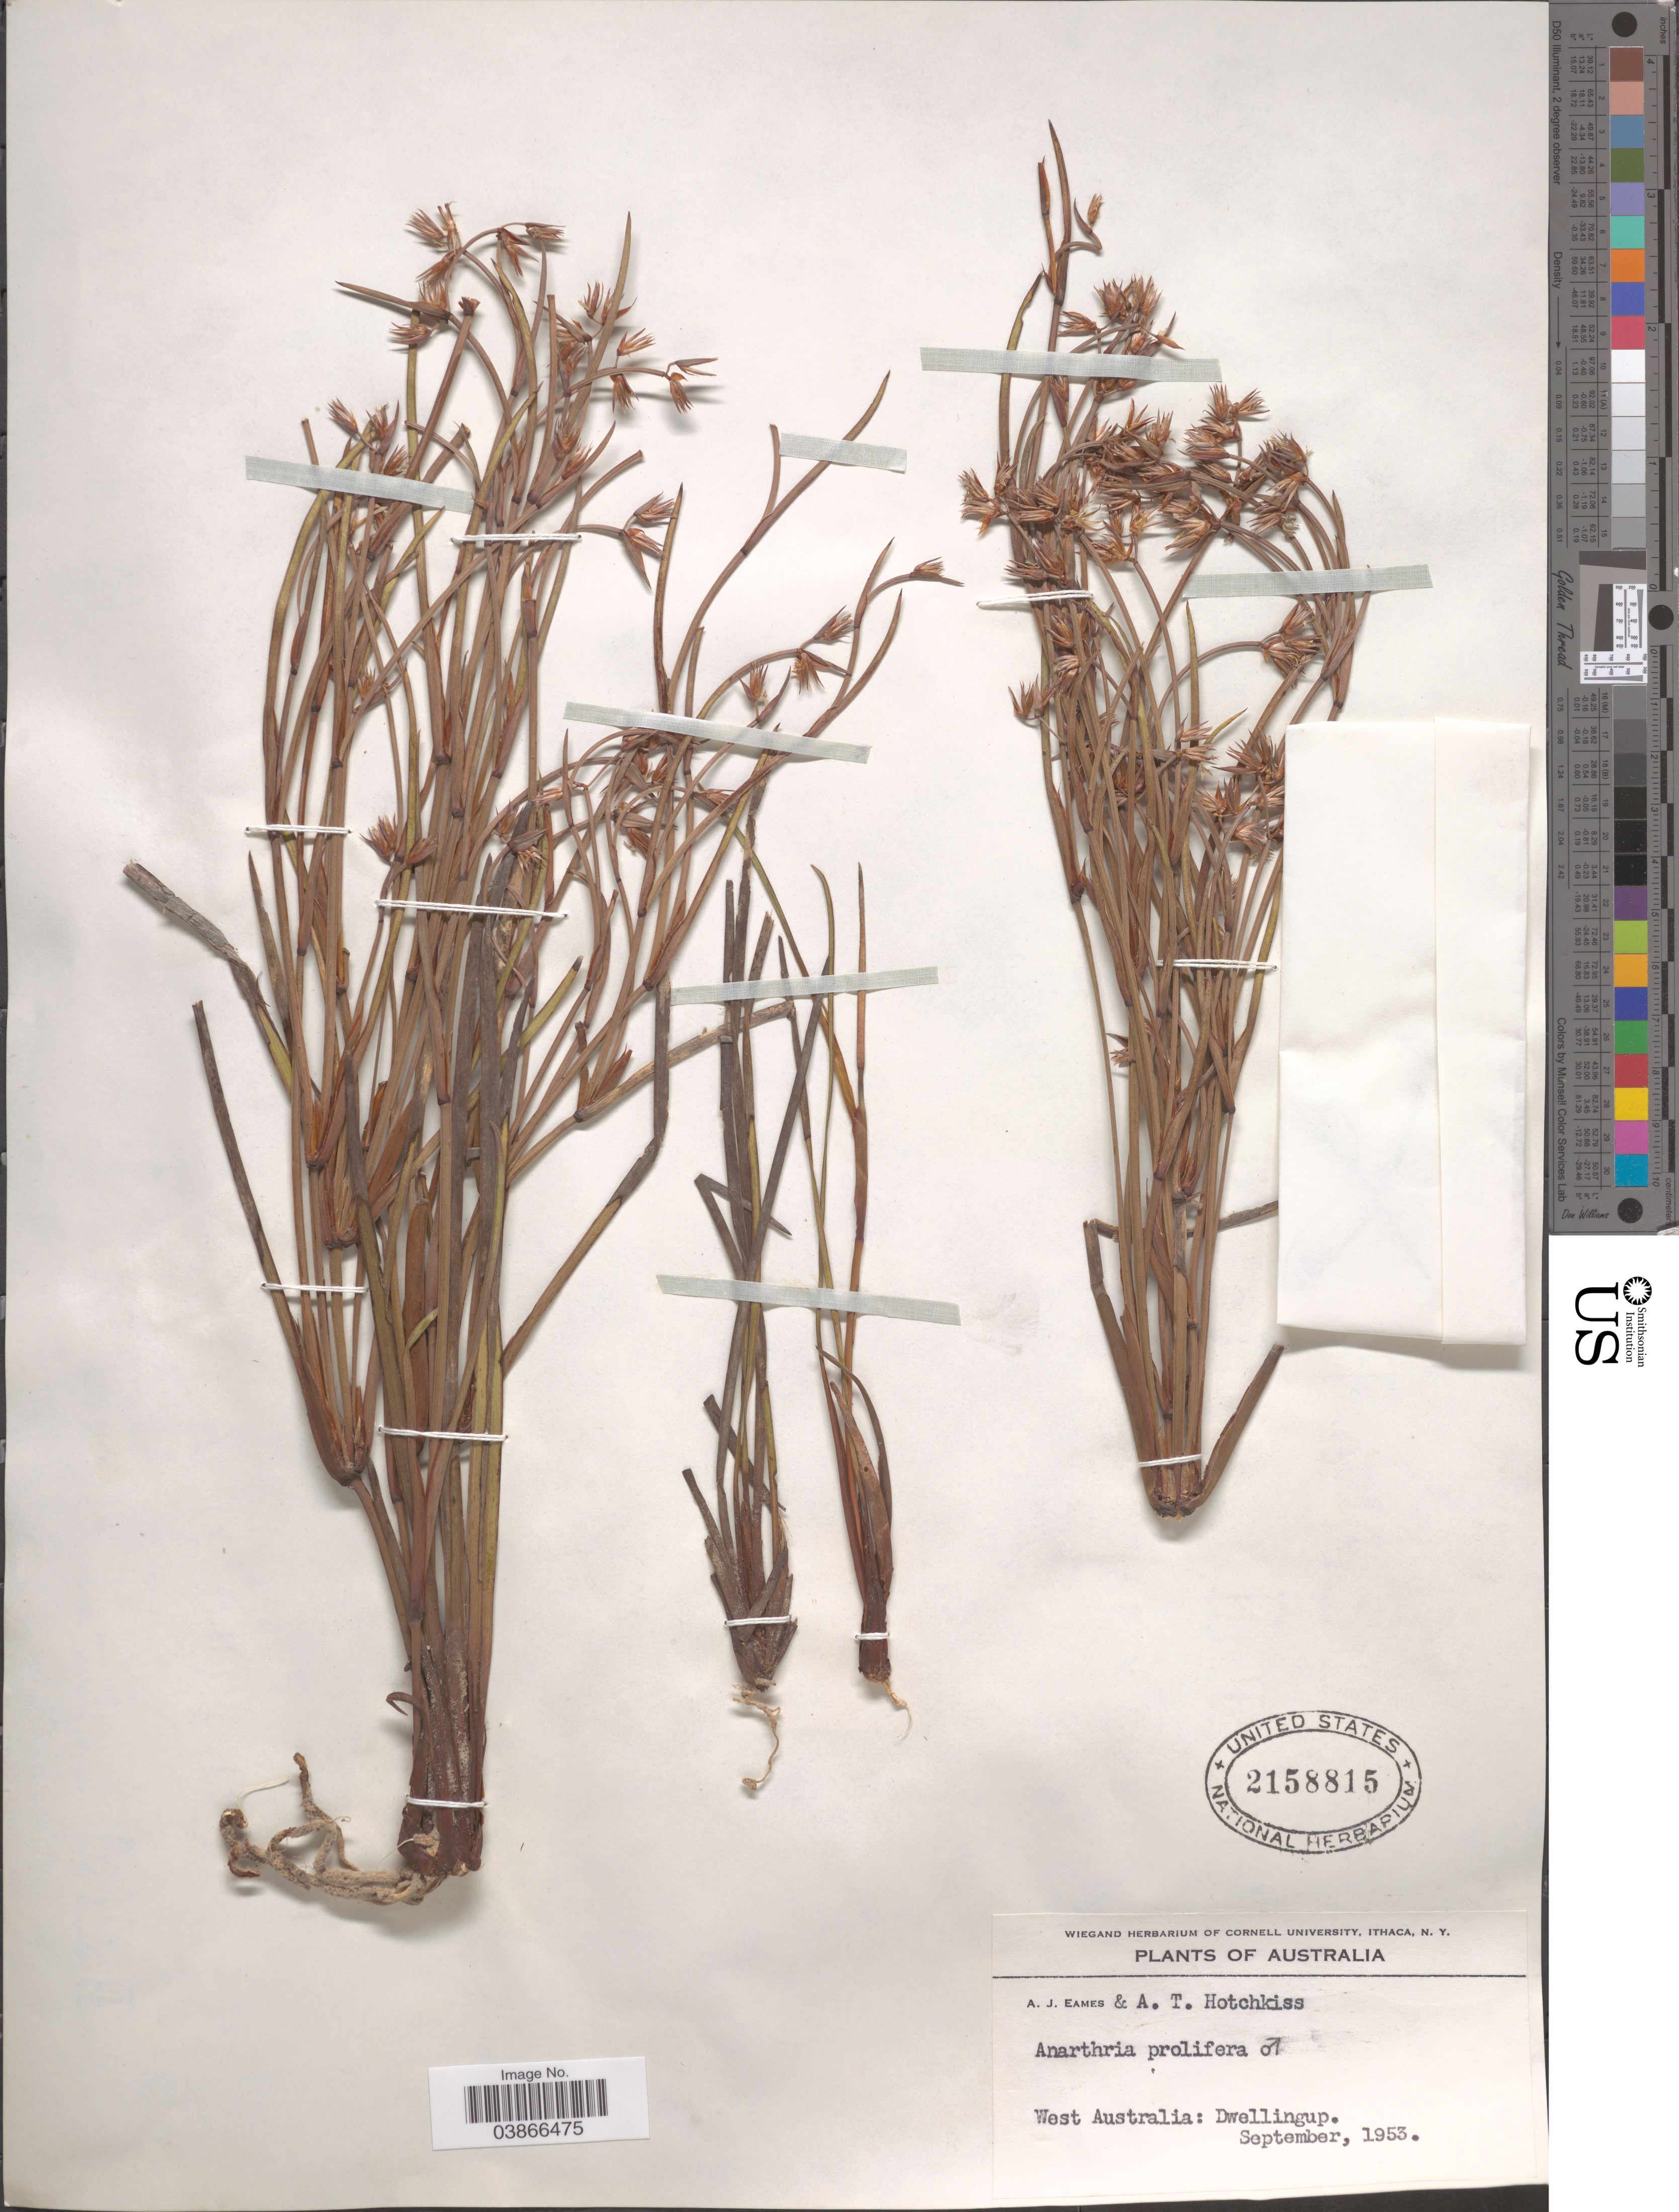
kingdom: Plantae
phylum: Tracheophyta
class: Liliopsida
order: Poales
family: Restionaceae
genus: Anarthria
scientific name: Anarthria prolifera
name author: R. Br.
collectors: A. J. Eames & A. Hotchkiss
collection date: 1953-09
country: Australia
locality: West Australia: Dwellingup.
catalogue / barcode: US 2158815